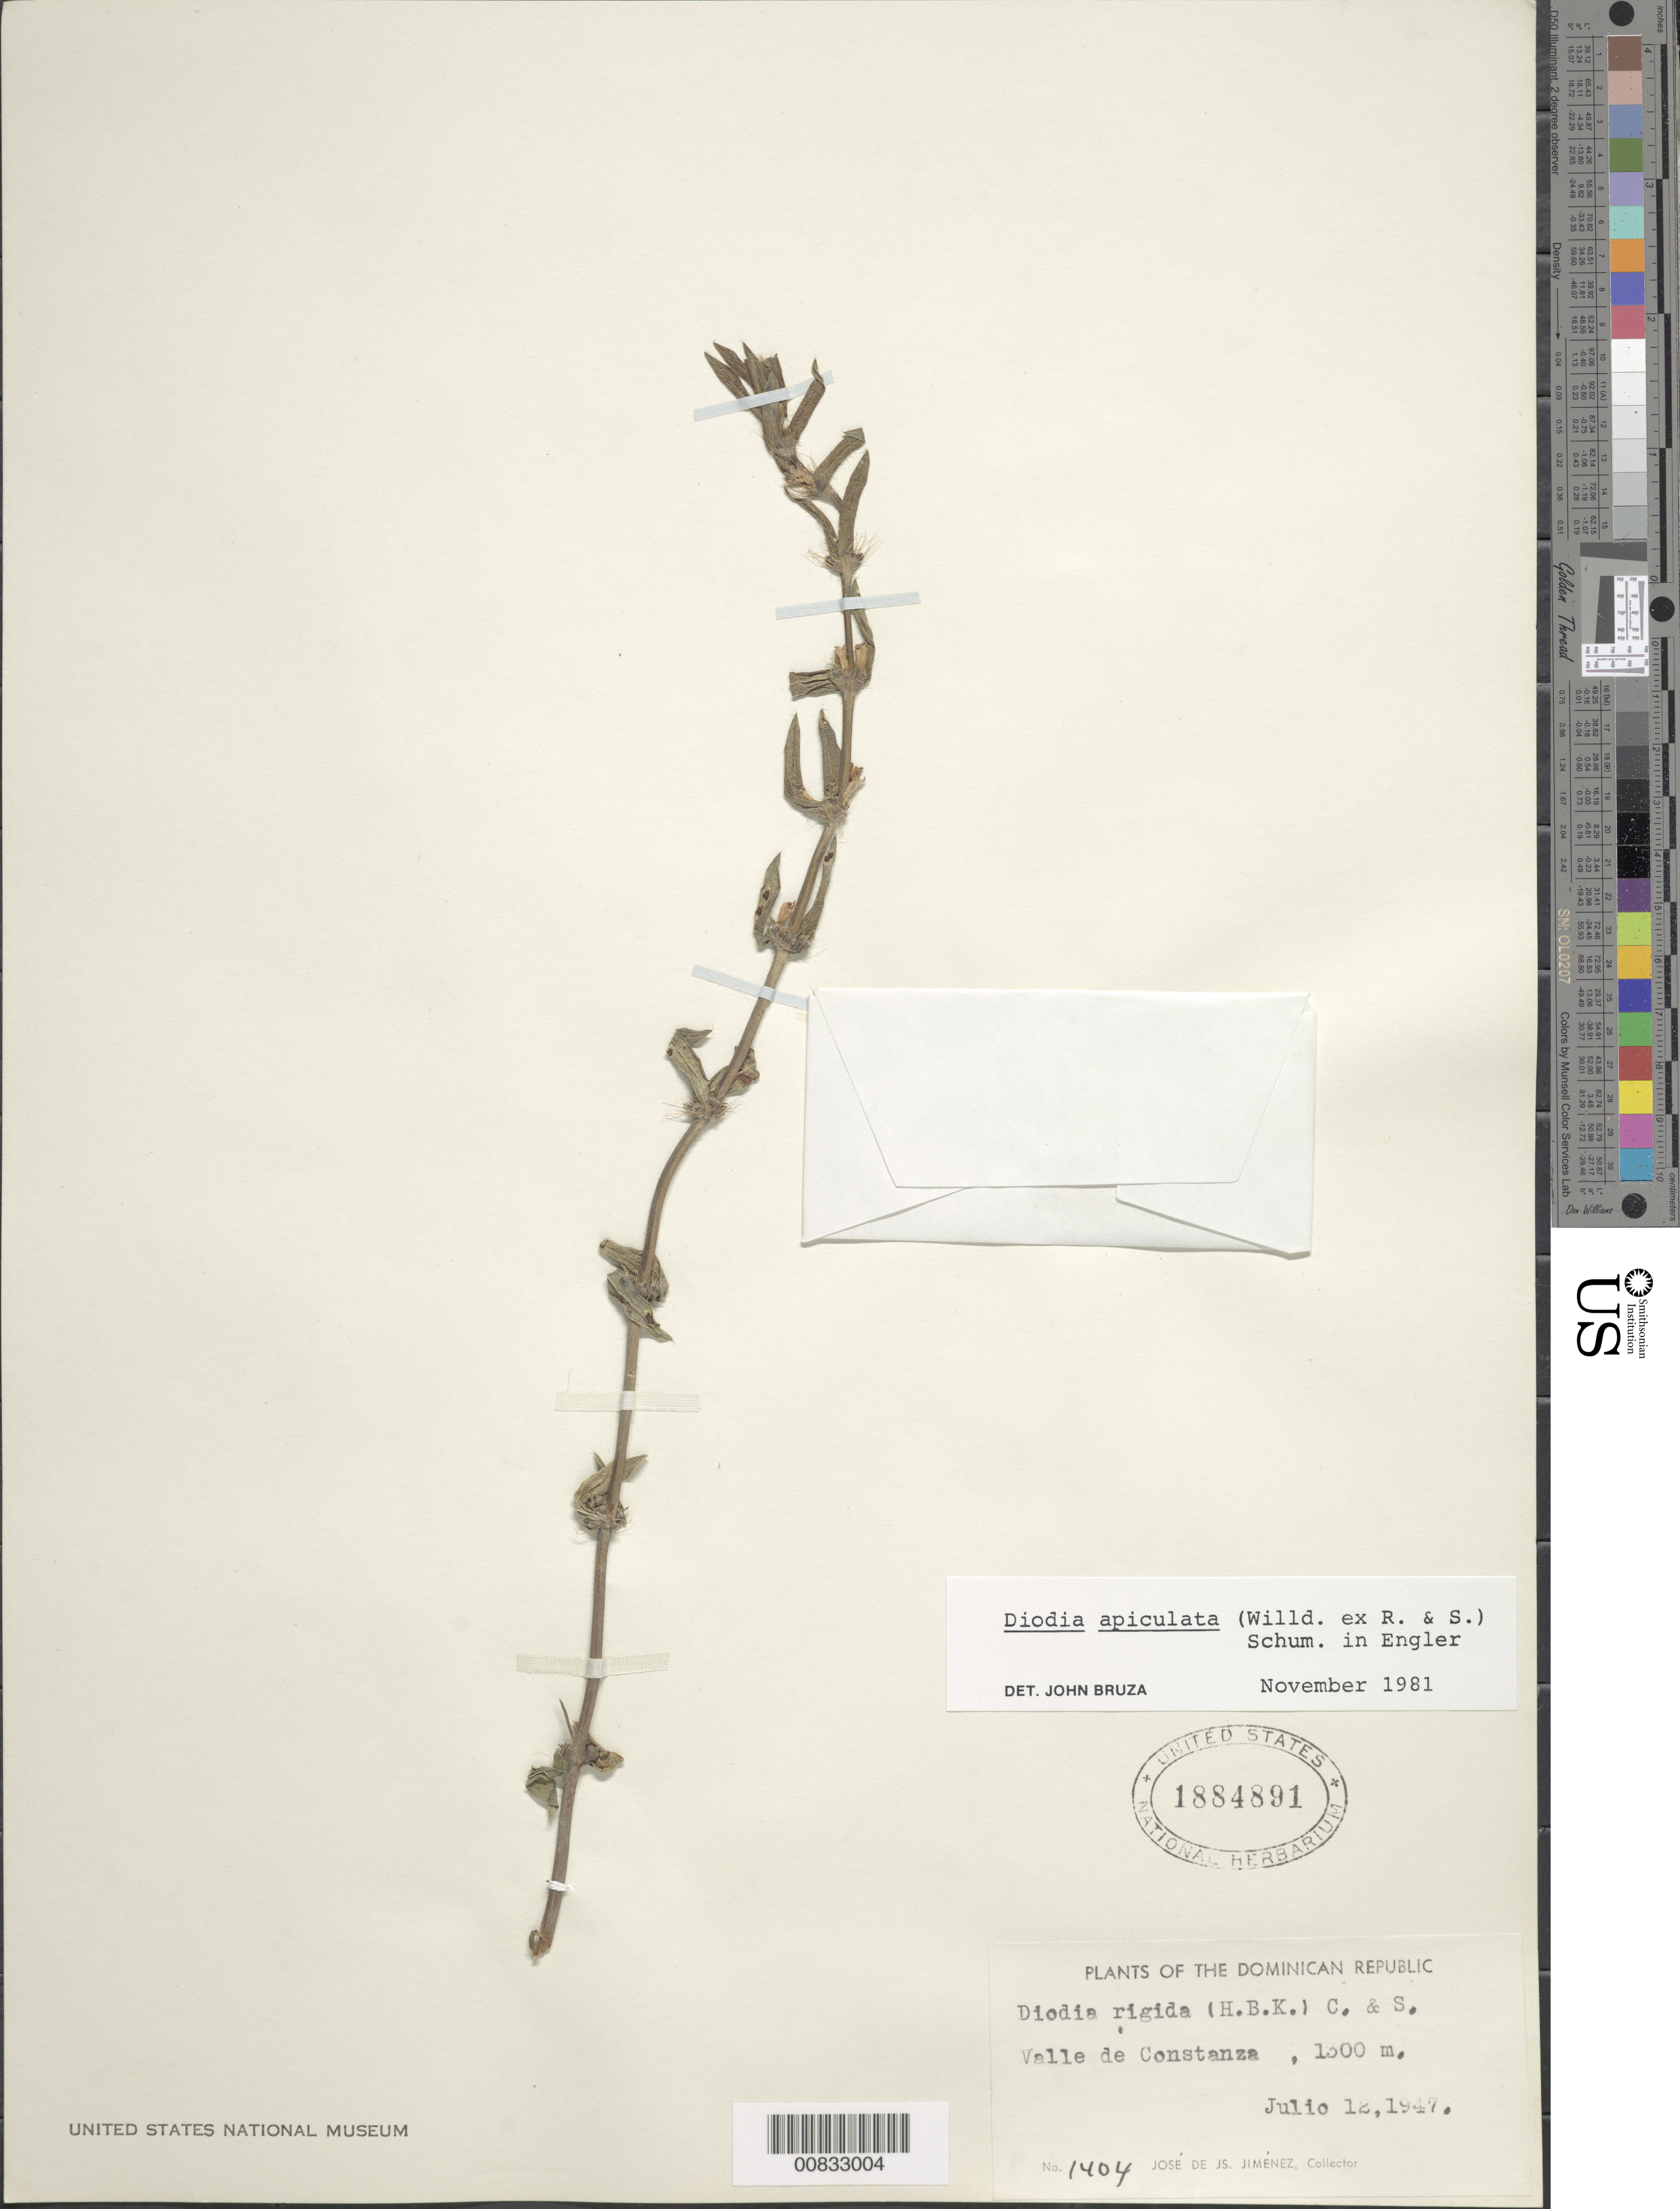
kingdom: Plantae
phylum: Tracheophyta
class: Magnoliopsida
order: Gentianales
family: Rubiaceae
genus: Diodella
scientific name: Diodella apiculata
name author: (Willd. ex Roem. & Schult.) Delprete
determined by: Bruza, J.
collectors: J. J. Jiménez Almonte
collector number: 1404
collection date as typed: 12 Jul 1947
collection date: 1947-07-12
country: Dominican Republic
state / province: La Vega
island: Hispaniola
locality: Valle de Constanza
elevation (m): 1300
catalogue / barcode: US 1884891